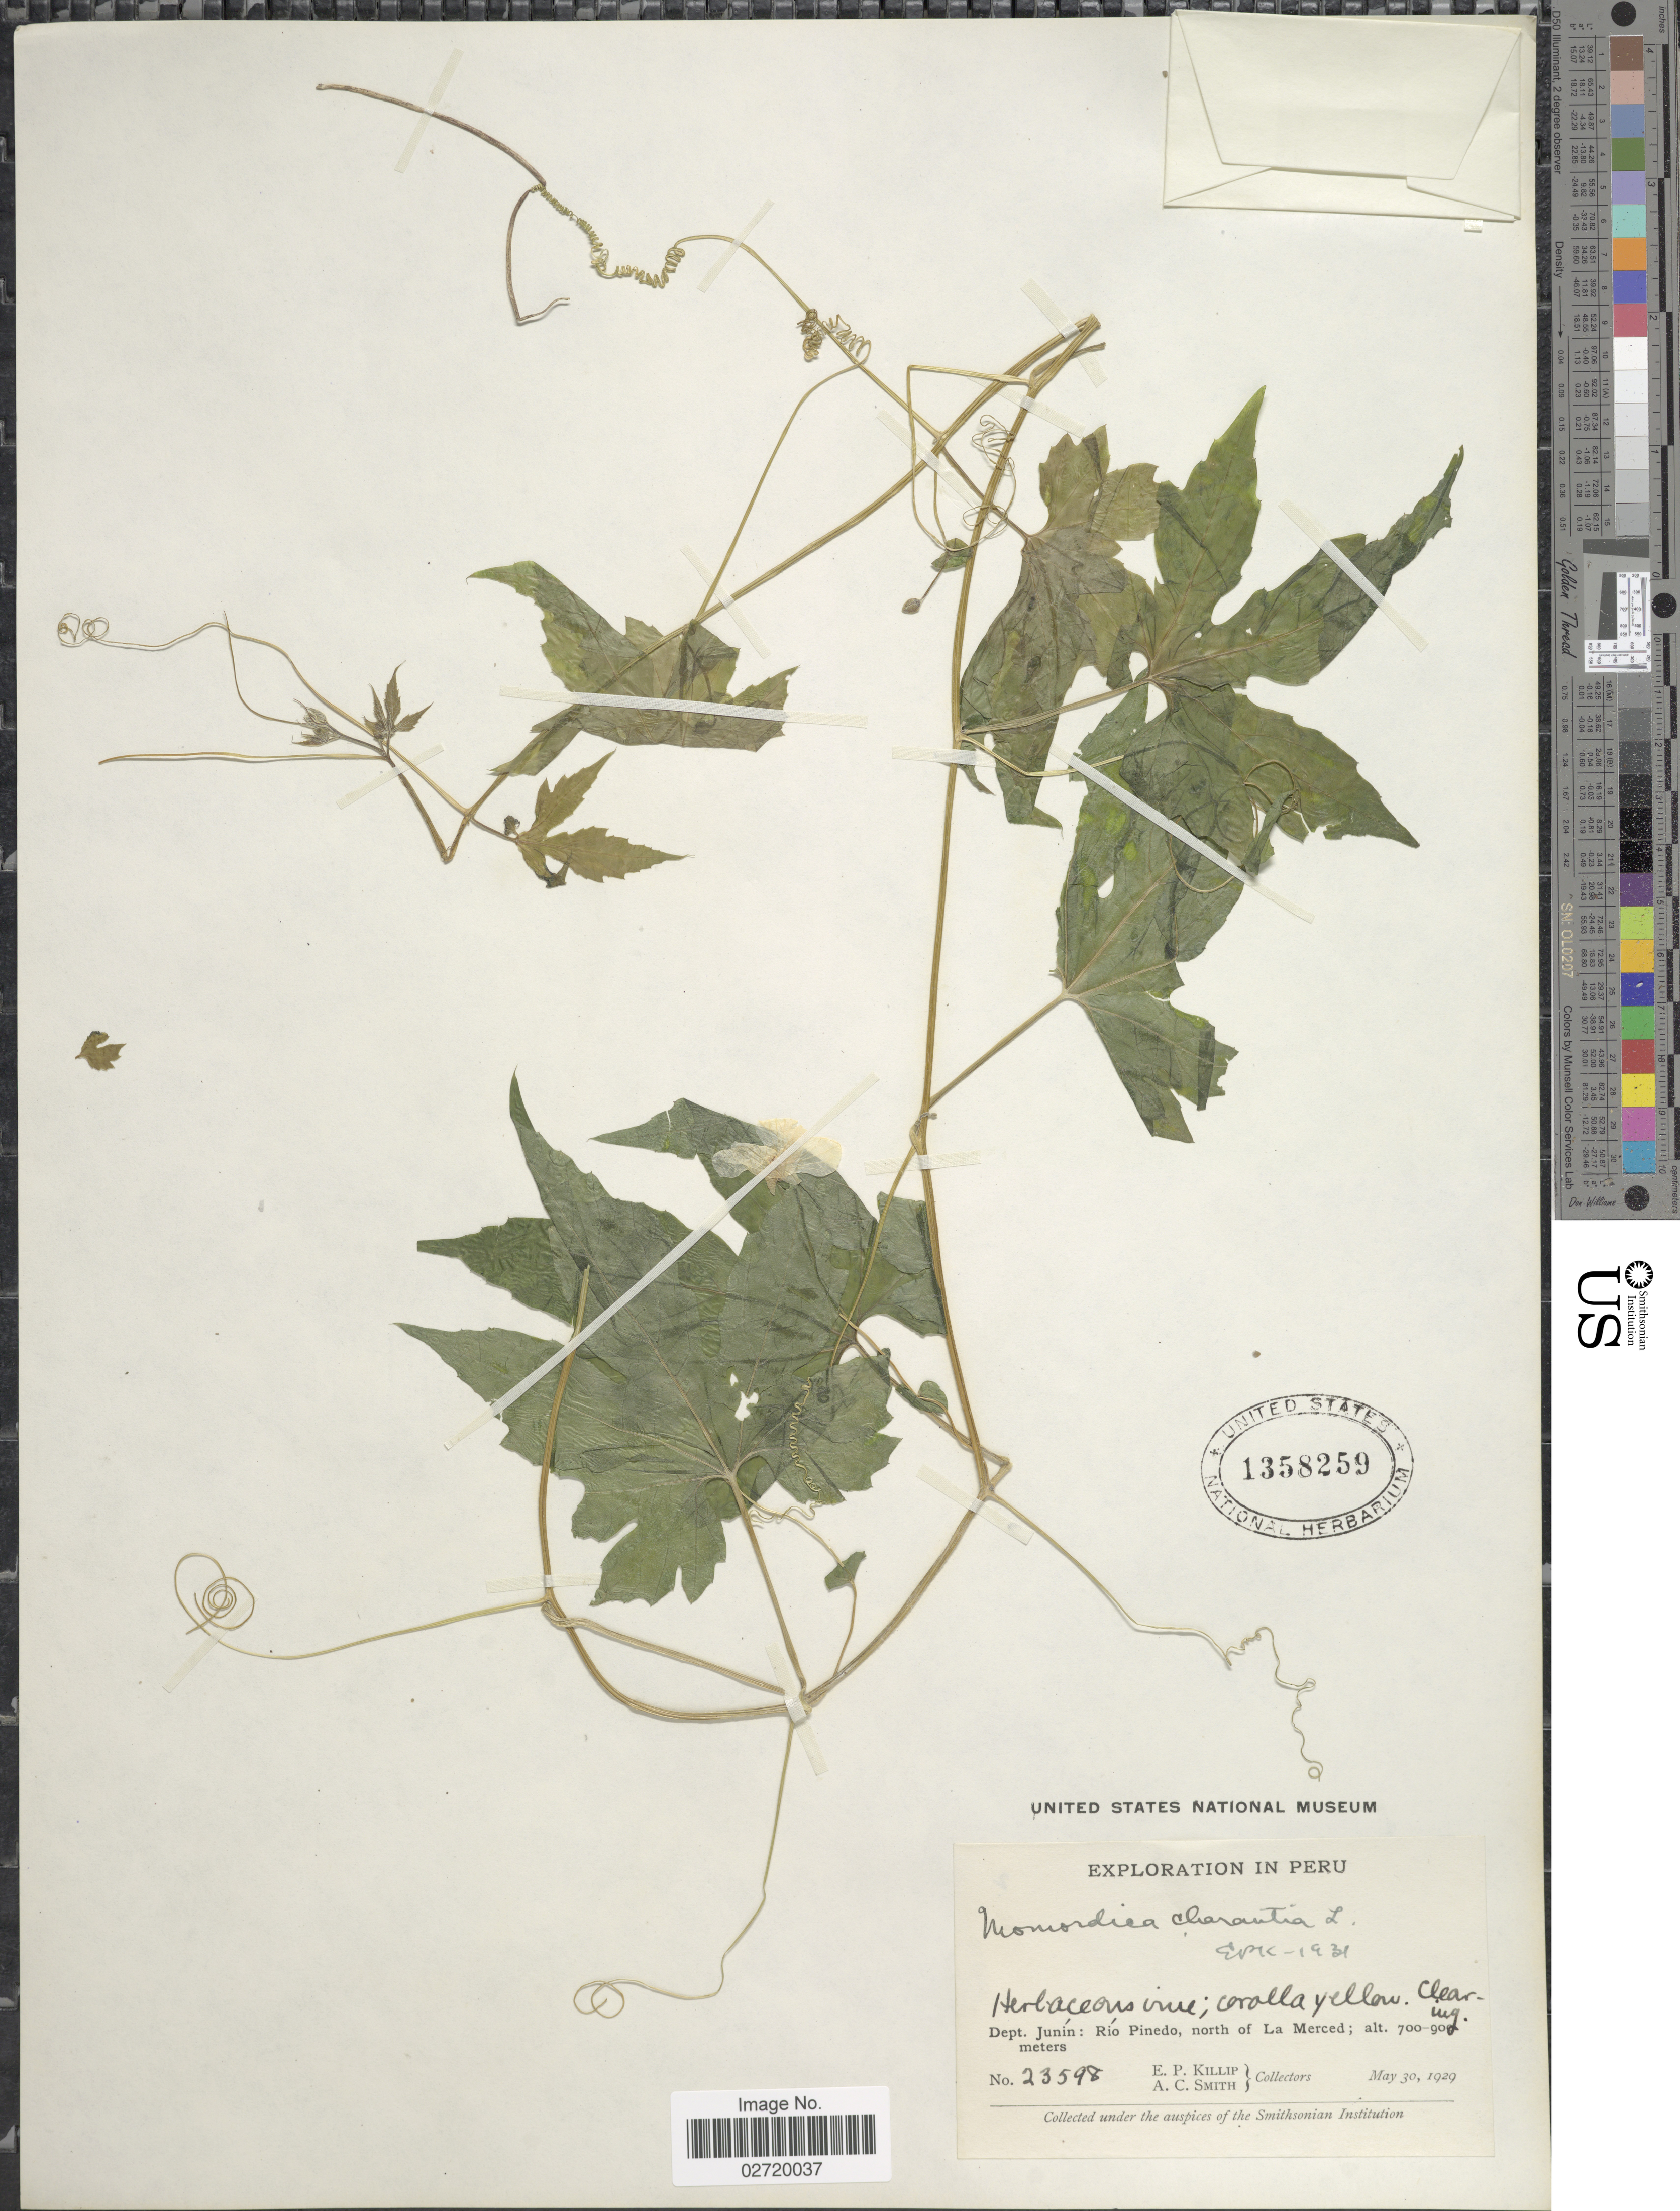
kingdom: Plantae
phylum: Tracheophyta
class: Magnoliopsida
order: Cucurbitales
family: Cucurbitaceae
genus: Momordica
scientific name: Momordica charantia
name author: L.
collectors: E. P. Killip & A. C. Smith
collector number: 23598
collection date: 1929-05-30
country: Peru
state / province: Junín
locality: Rio Pinedo, north of La Merced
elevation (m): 700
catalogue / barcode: US 1358259